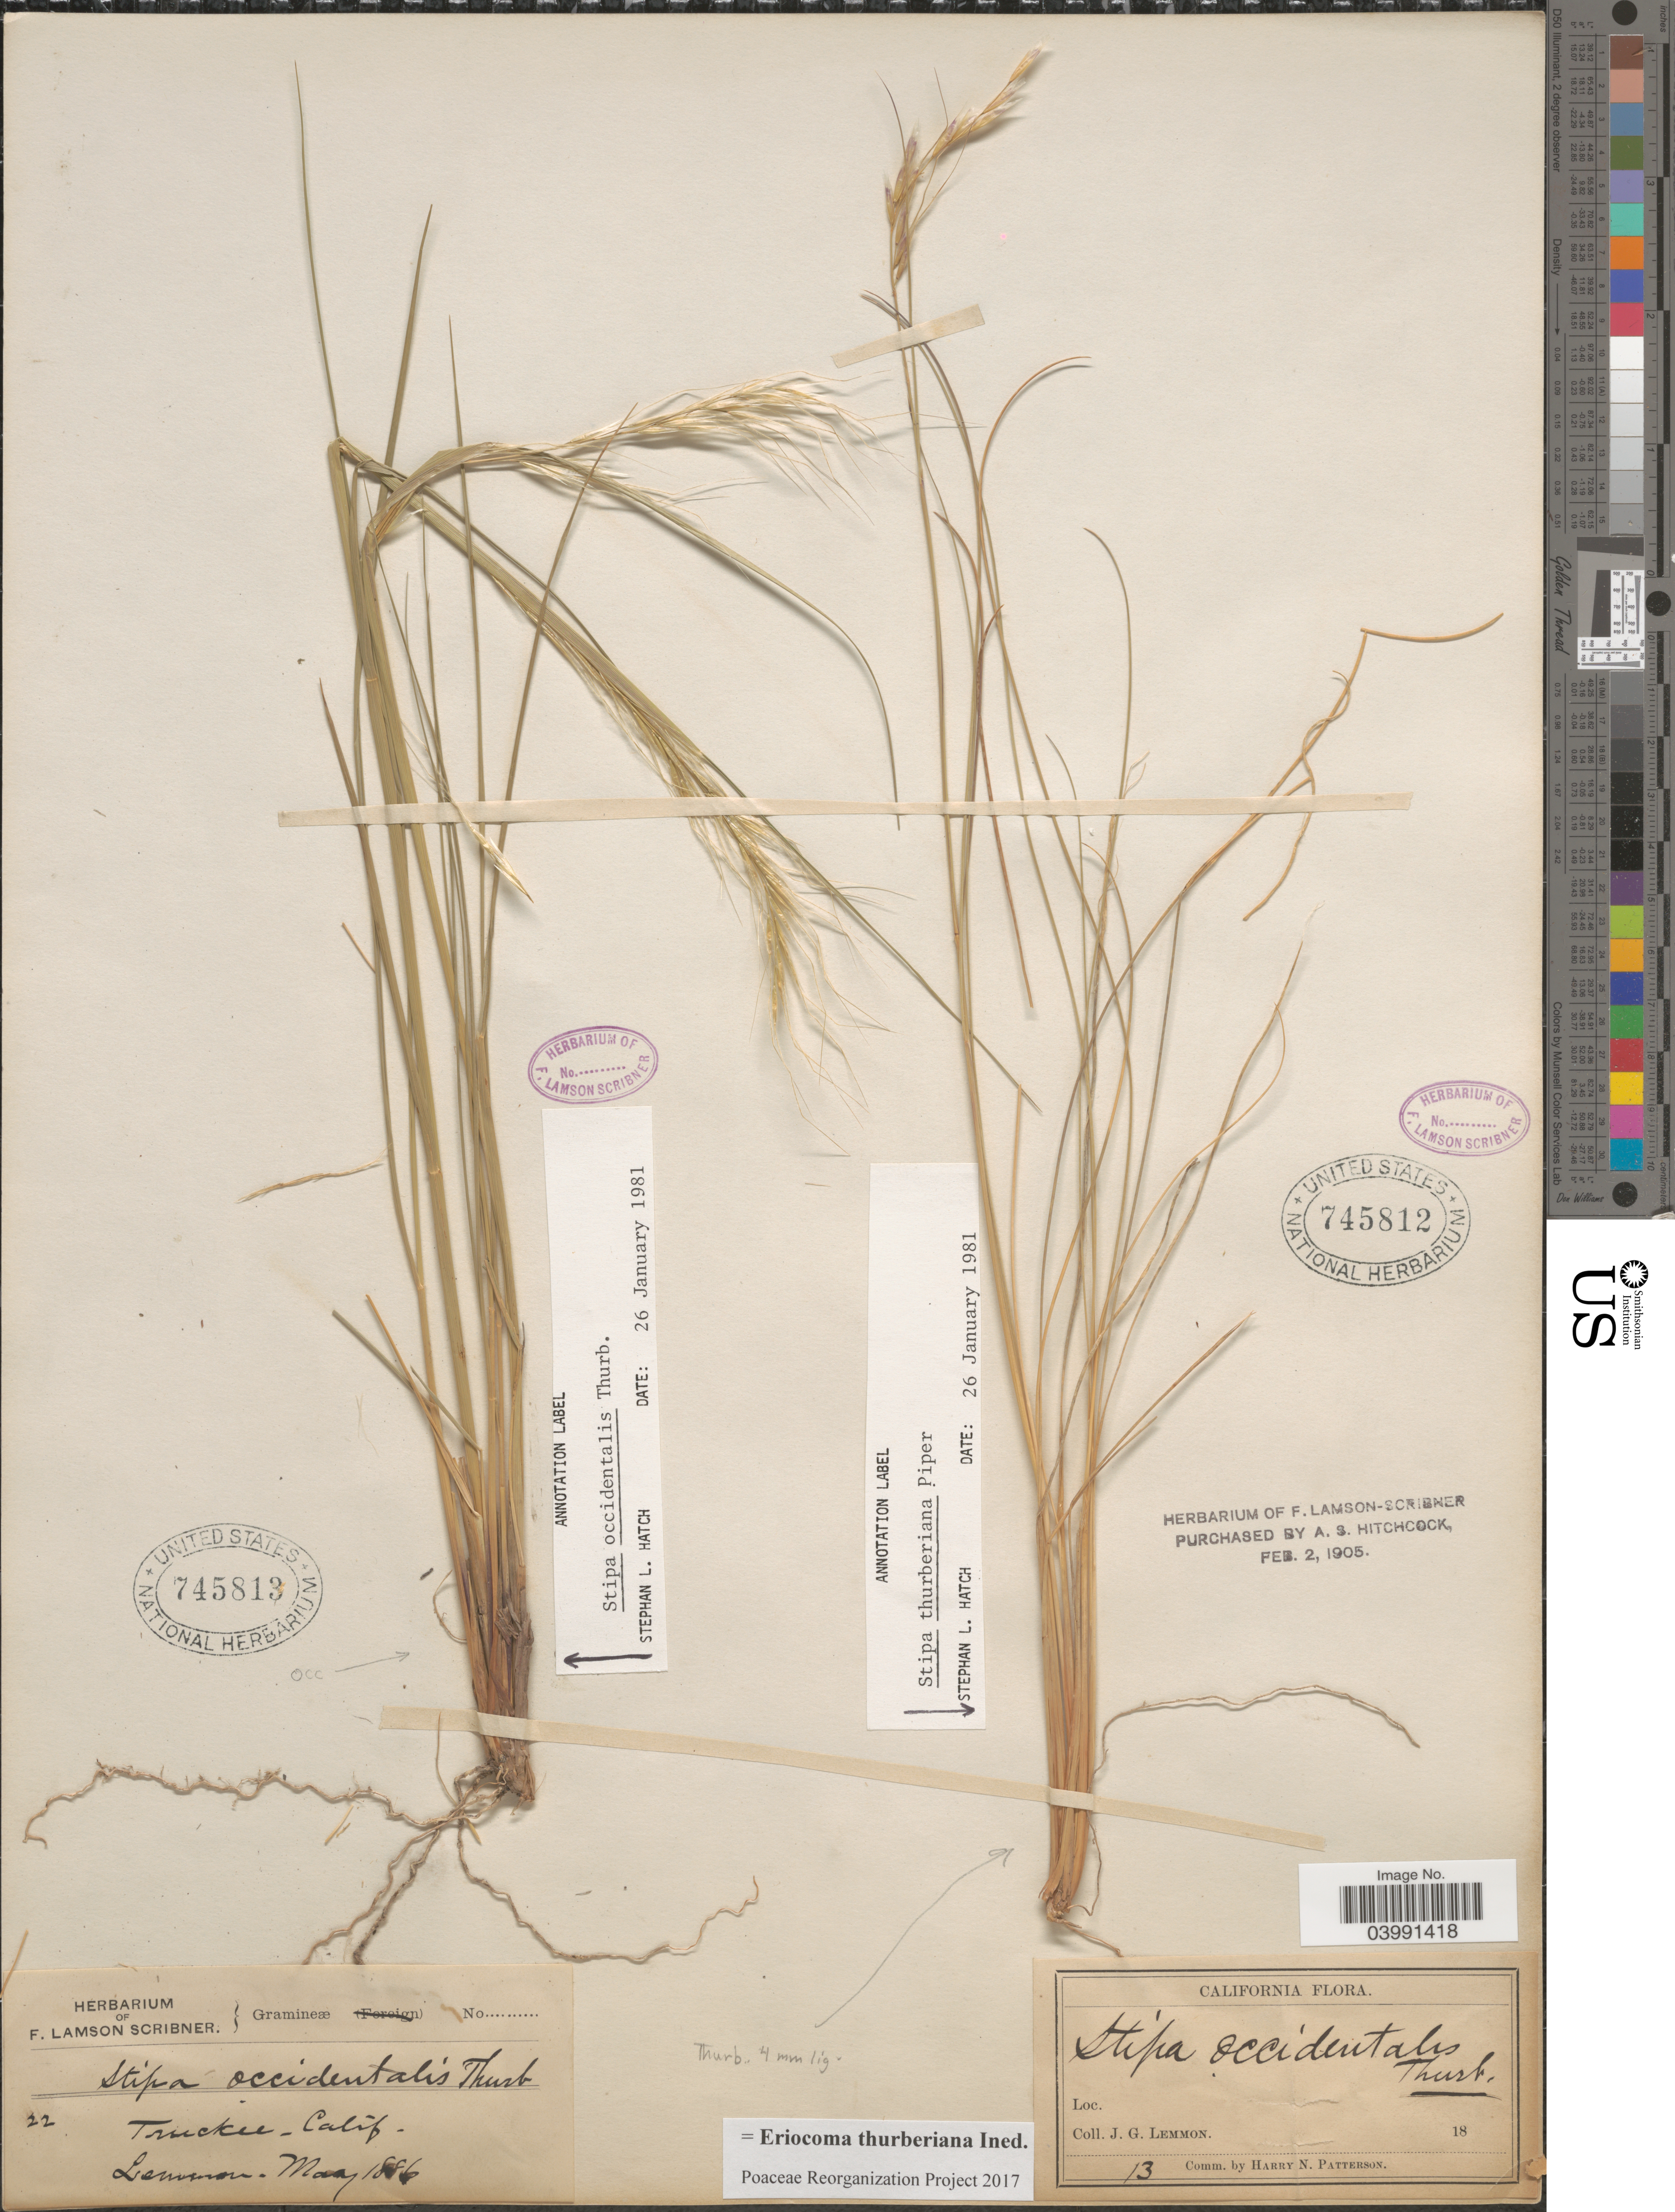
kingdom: Plantae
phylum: Tracheophyta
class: Liliopsida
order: Poales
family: Poaceae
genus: Eriocoma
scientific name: Eriocoma thurberiana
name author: (Piper) Romasch.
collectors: -- Lemmon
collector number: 22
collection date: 1886-05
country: United States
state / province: California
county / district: Nevada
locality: Truckee.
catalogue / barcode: US 745813